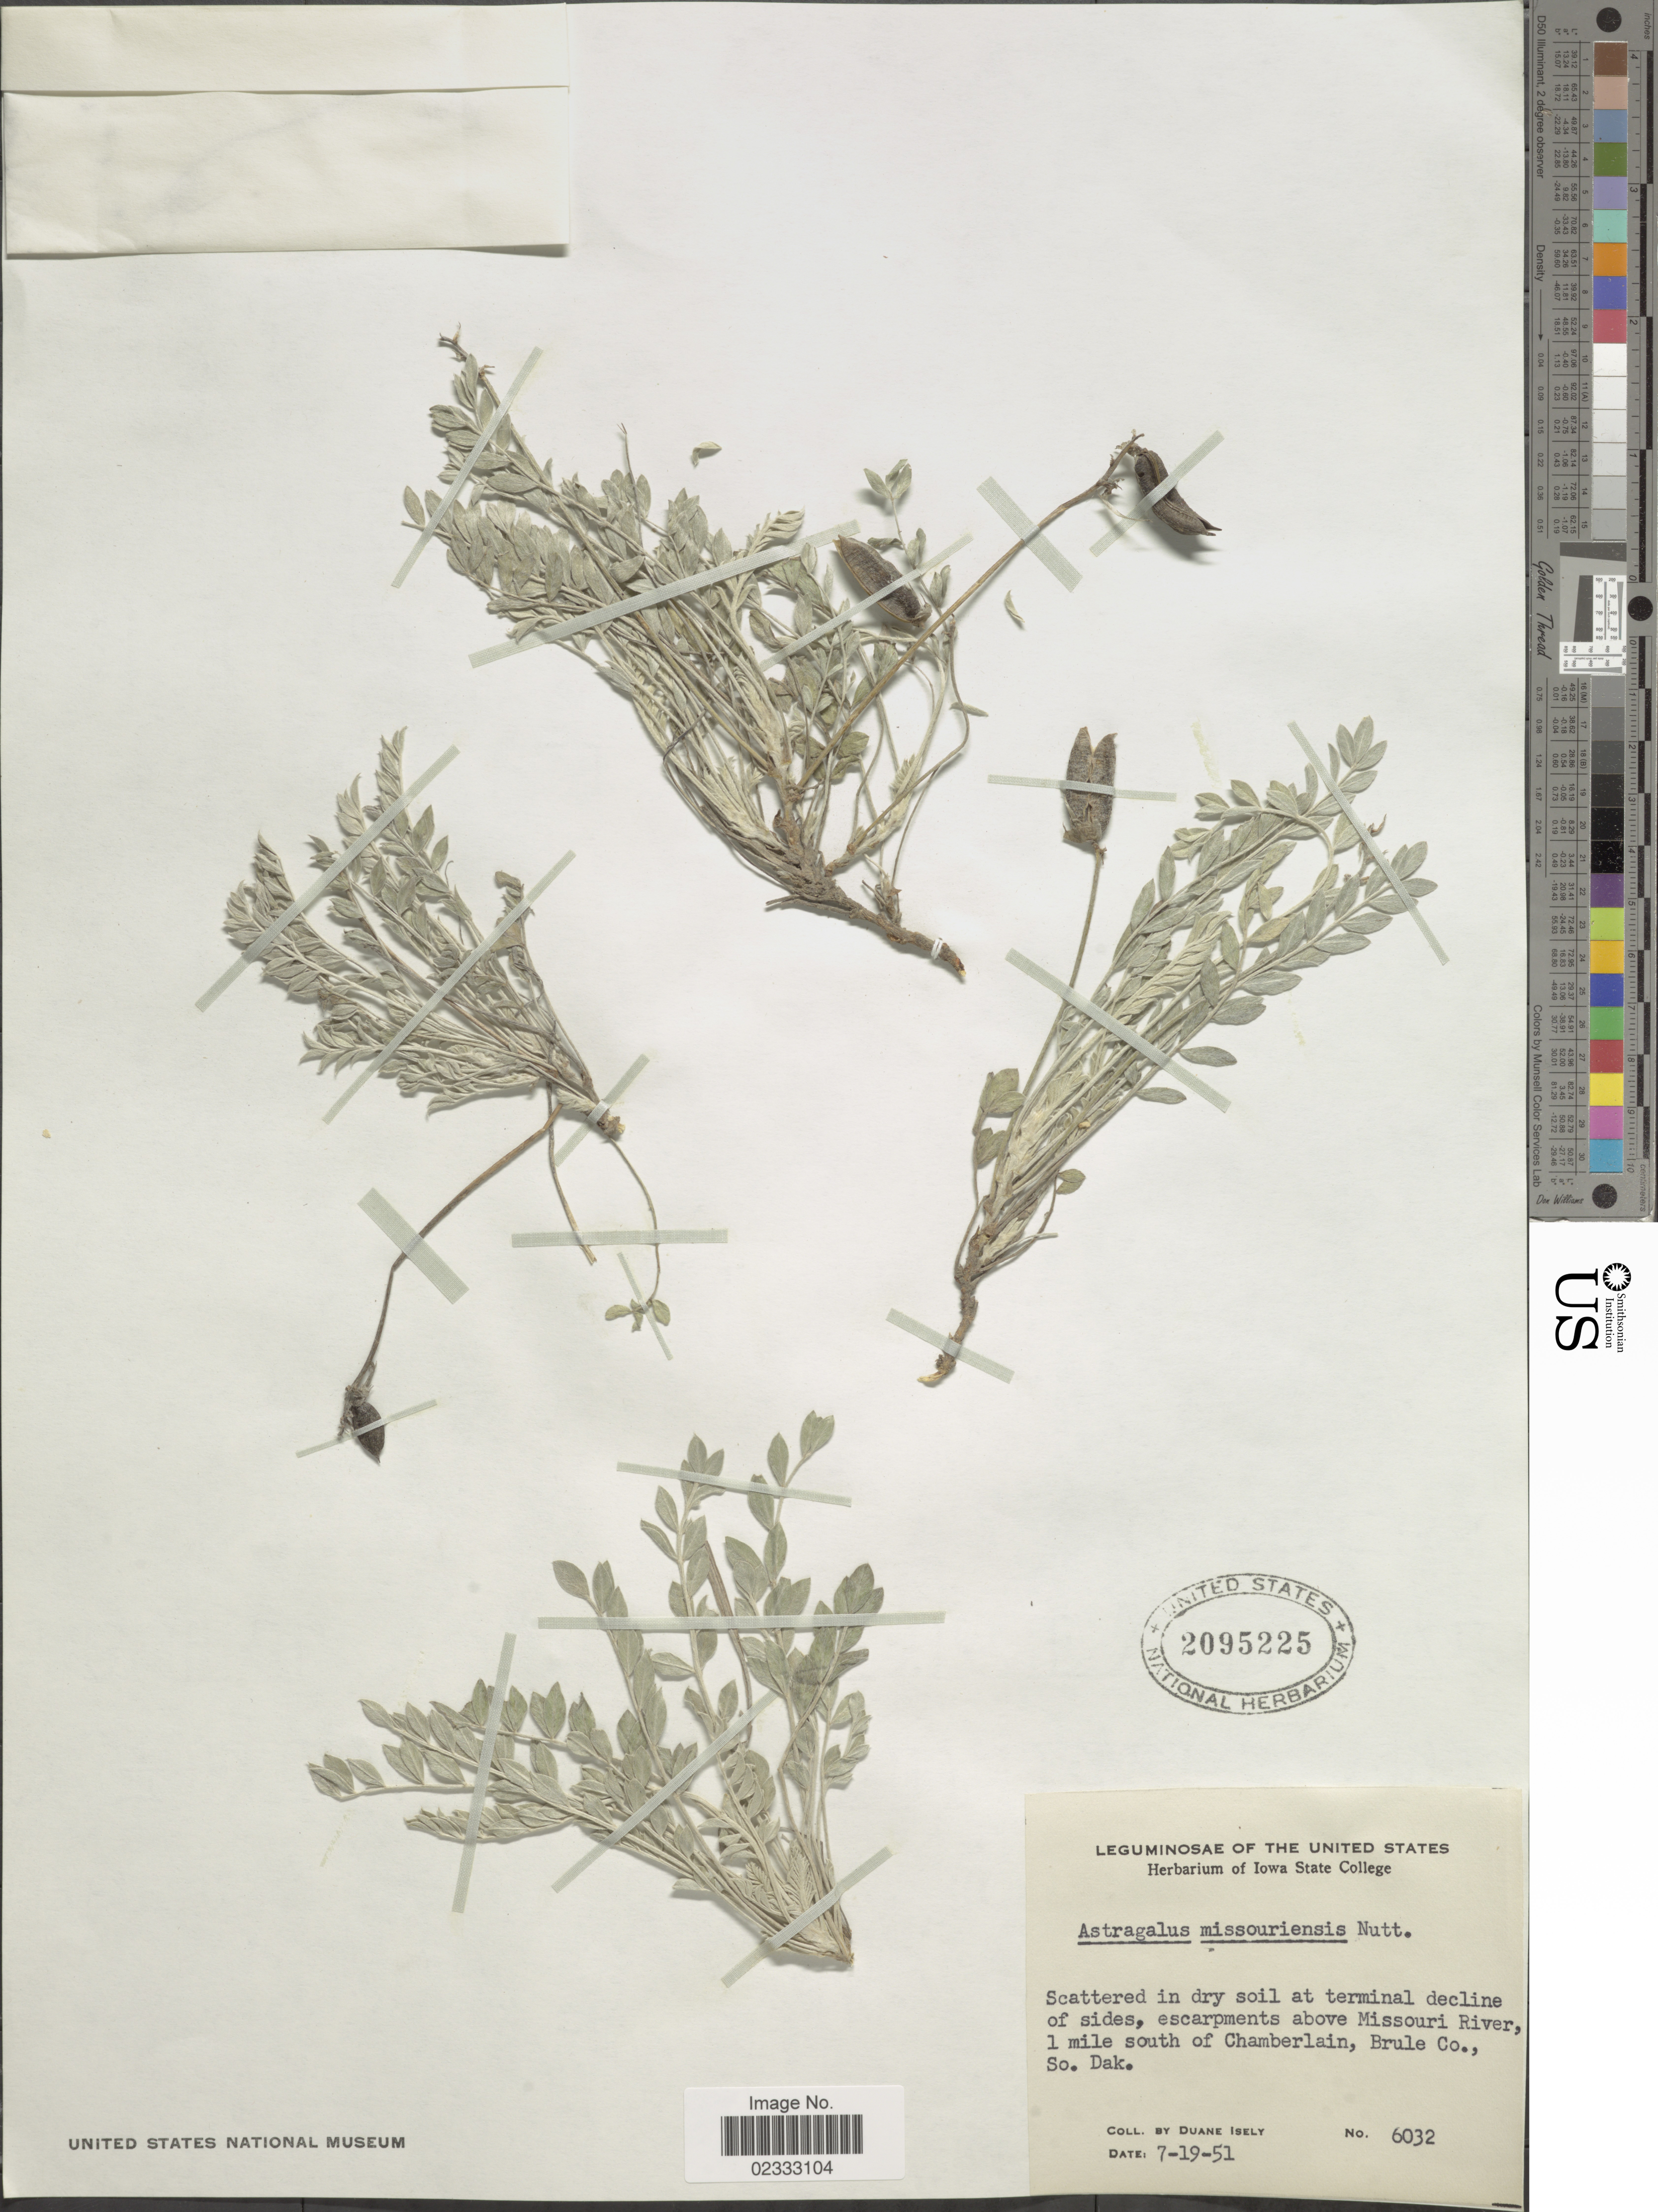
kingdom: Plantae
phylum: Tracheophyta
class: Magnoliopsida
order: Fabales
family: Fabaceae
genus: Astragalus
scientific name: Astragalus missouriensis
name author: Nutt.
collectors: D. Isely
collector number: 6032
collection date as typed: Transcribed d/m/y: 19/7/51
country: United States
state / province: South Dakota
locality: Escarpment above Missouri River, 1 miles south of Chamberlain, Brule Co. So. Dak.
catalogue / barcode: US 2095225